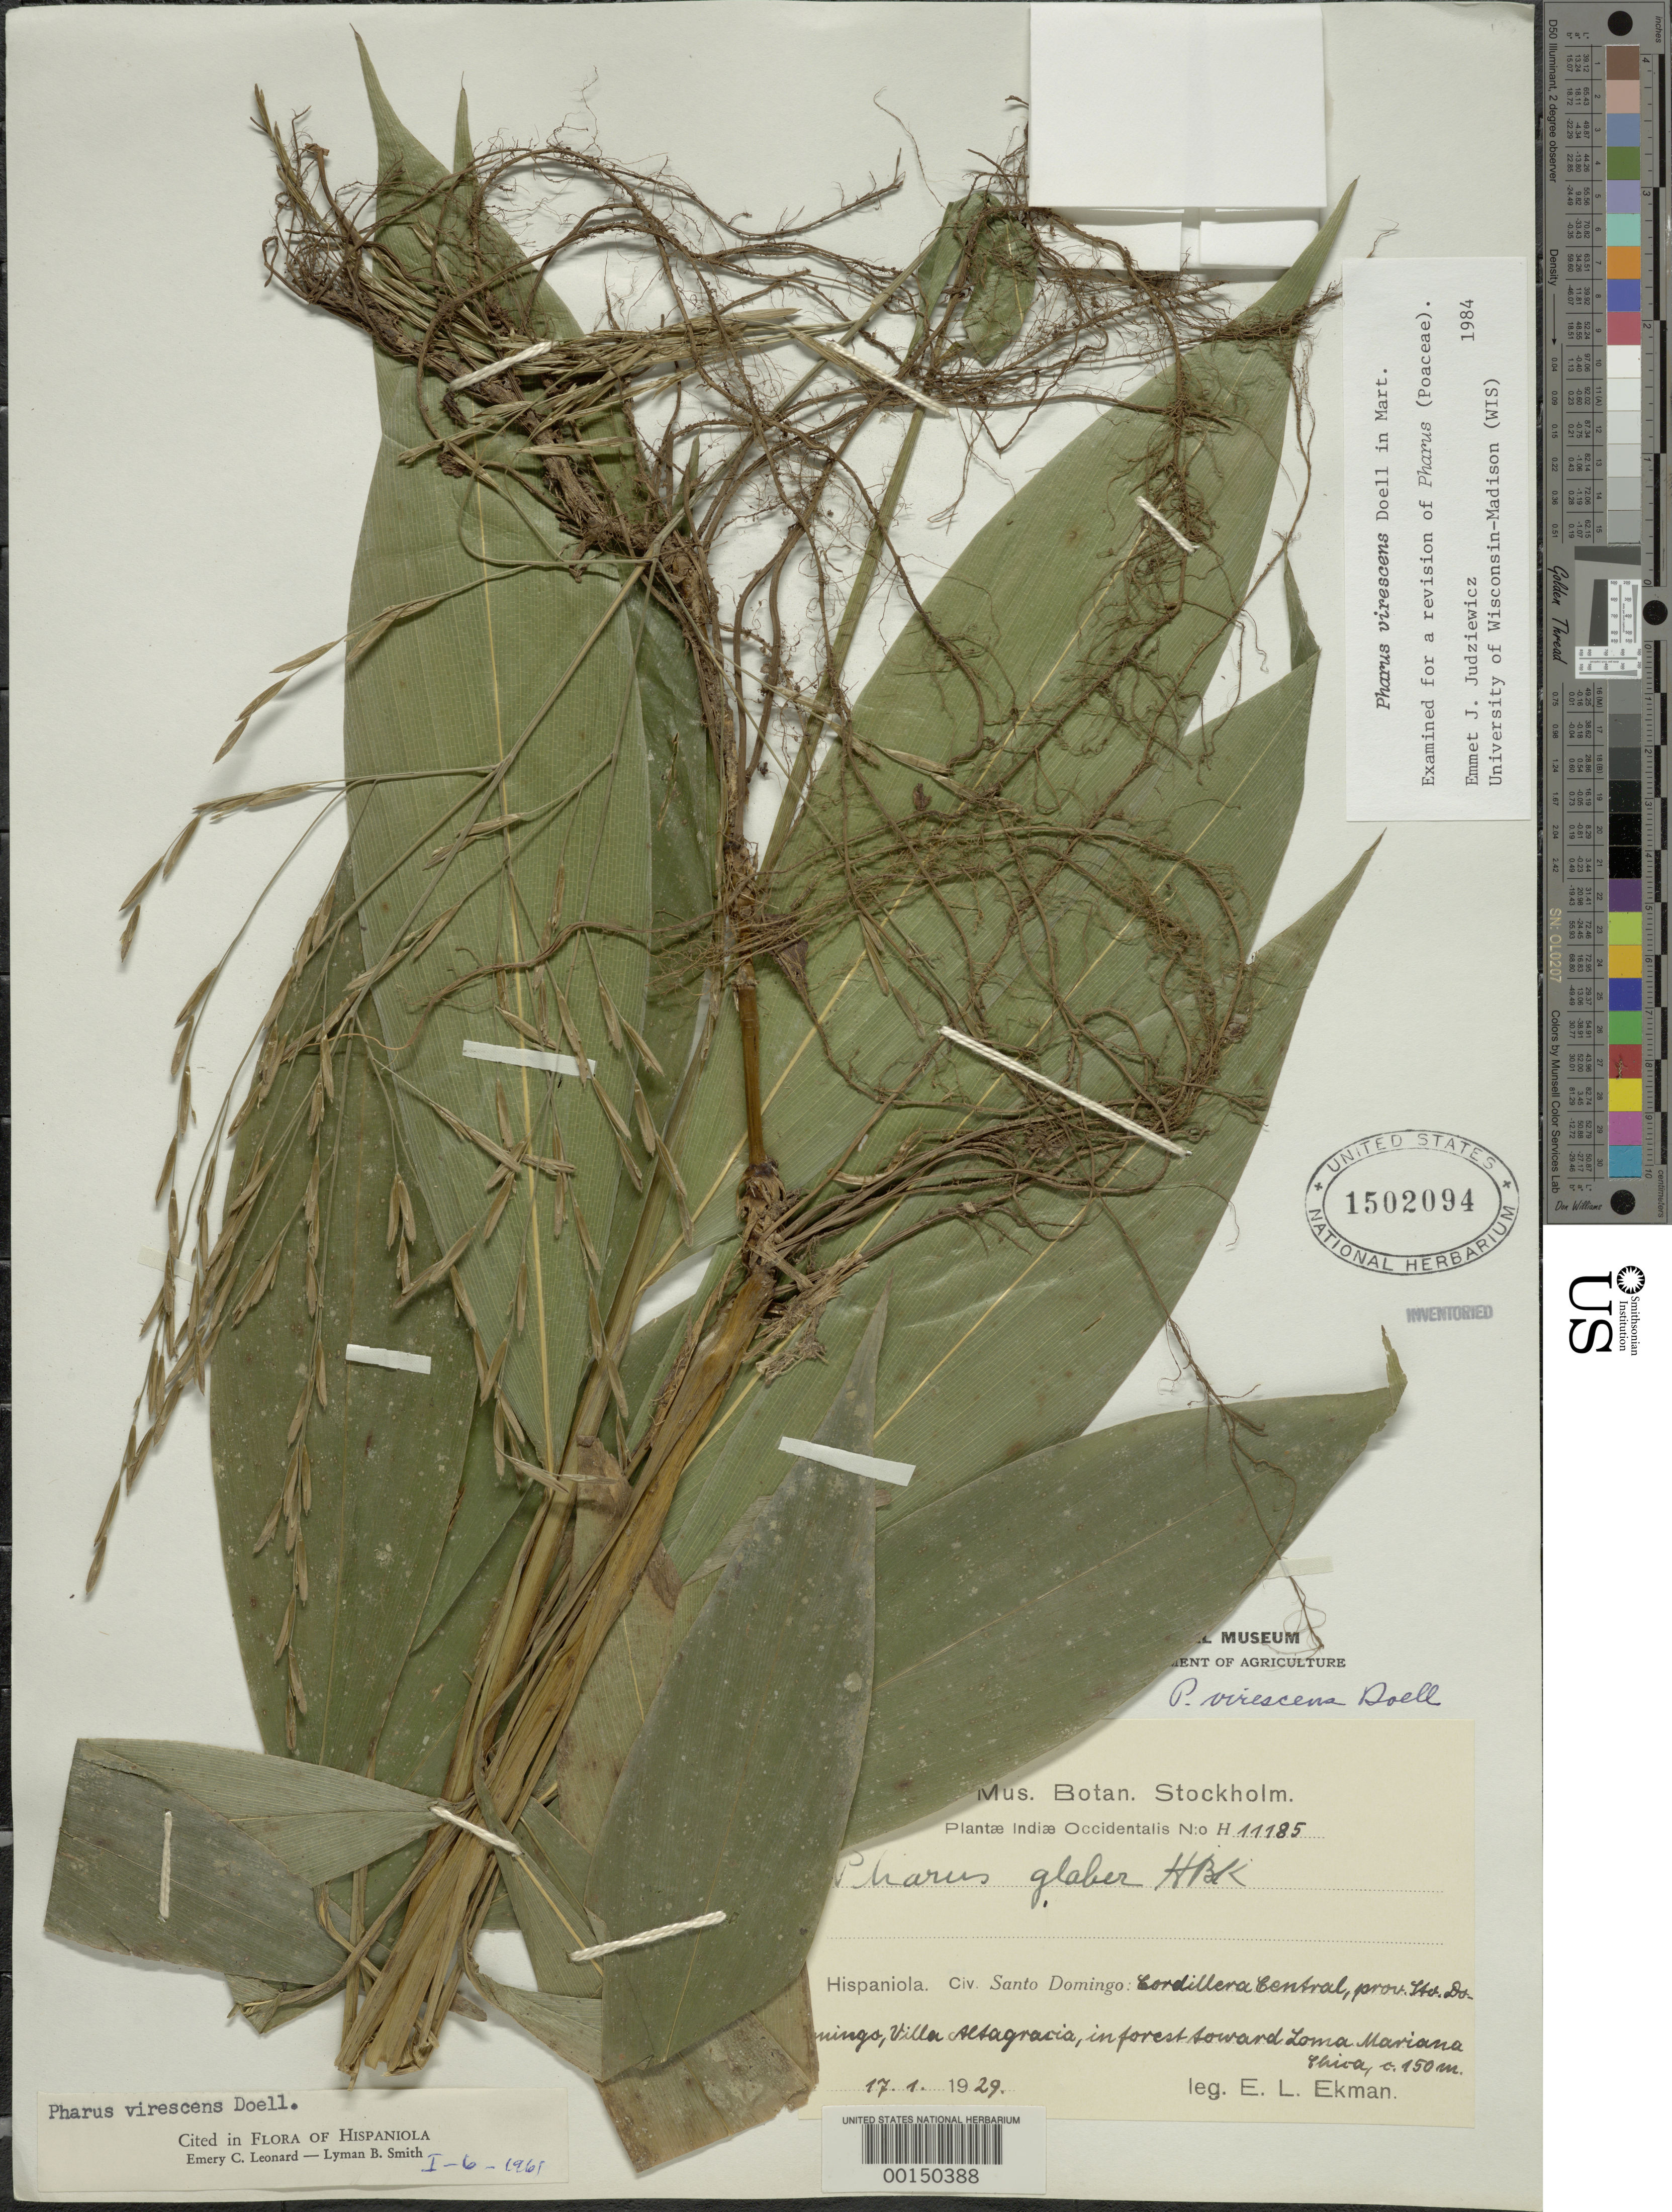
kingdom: Plantae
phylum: Tracheophyta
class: Liliopsida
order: Poales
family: Poaceae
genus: Pharus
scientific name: Pharus virescens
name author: Döll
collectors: E. L. Ekman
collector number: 11185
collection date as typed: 17 Jan 1929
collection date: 1929-01-17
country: Dominican Republic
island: Hispaniola Island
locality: Santo Domingo.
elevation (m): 150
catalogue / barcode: US 1502094